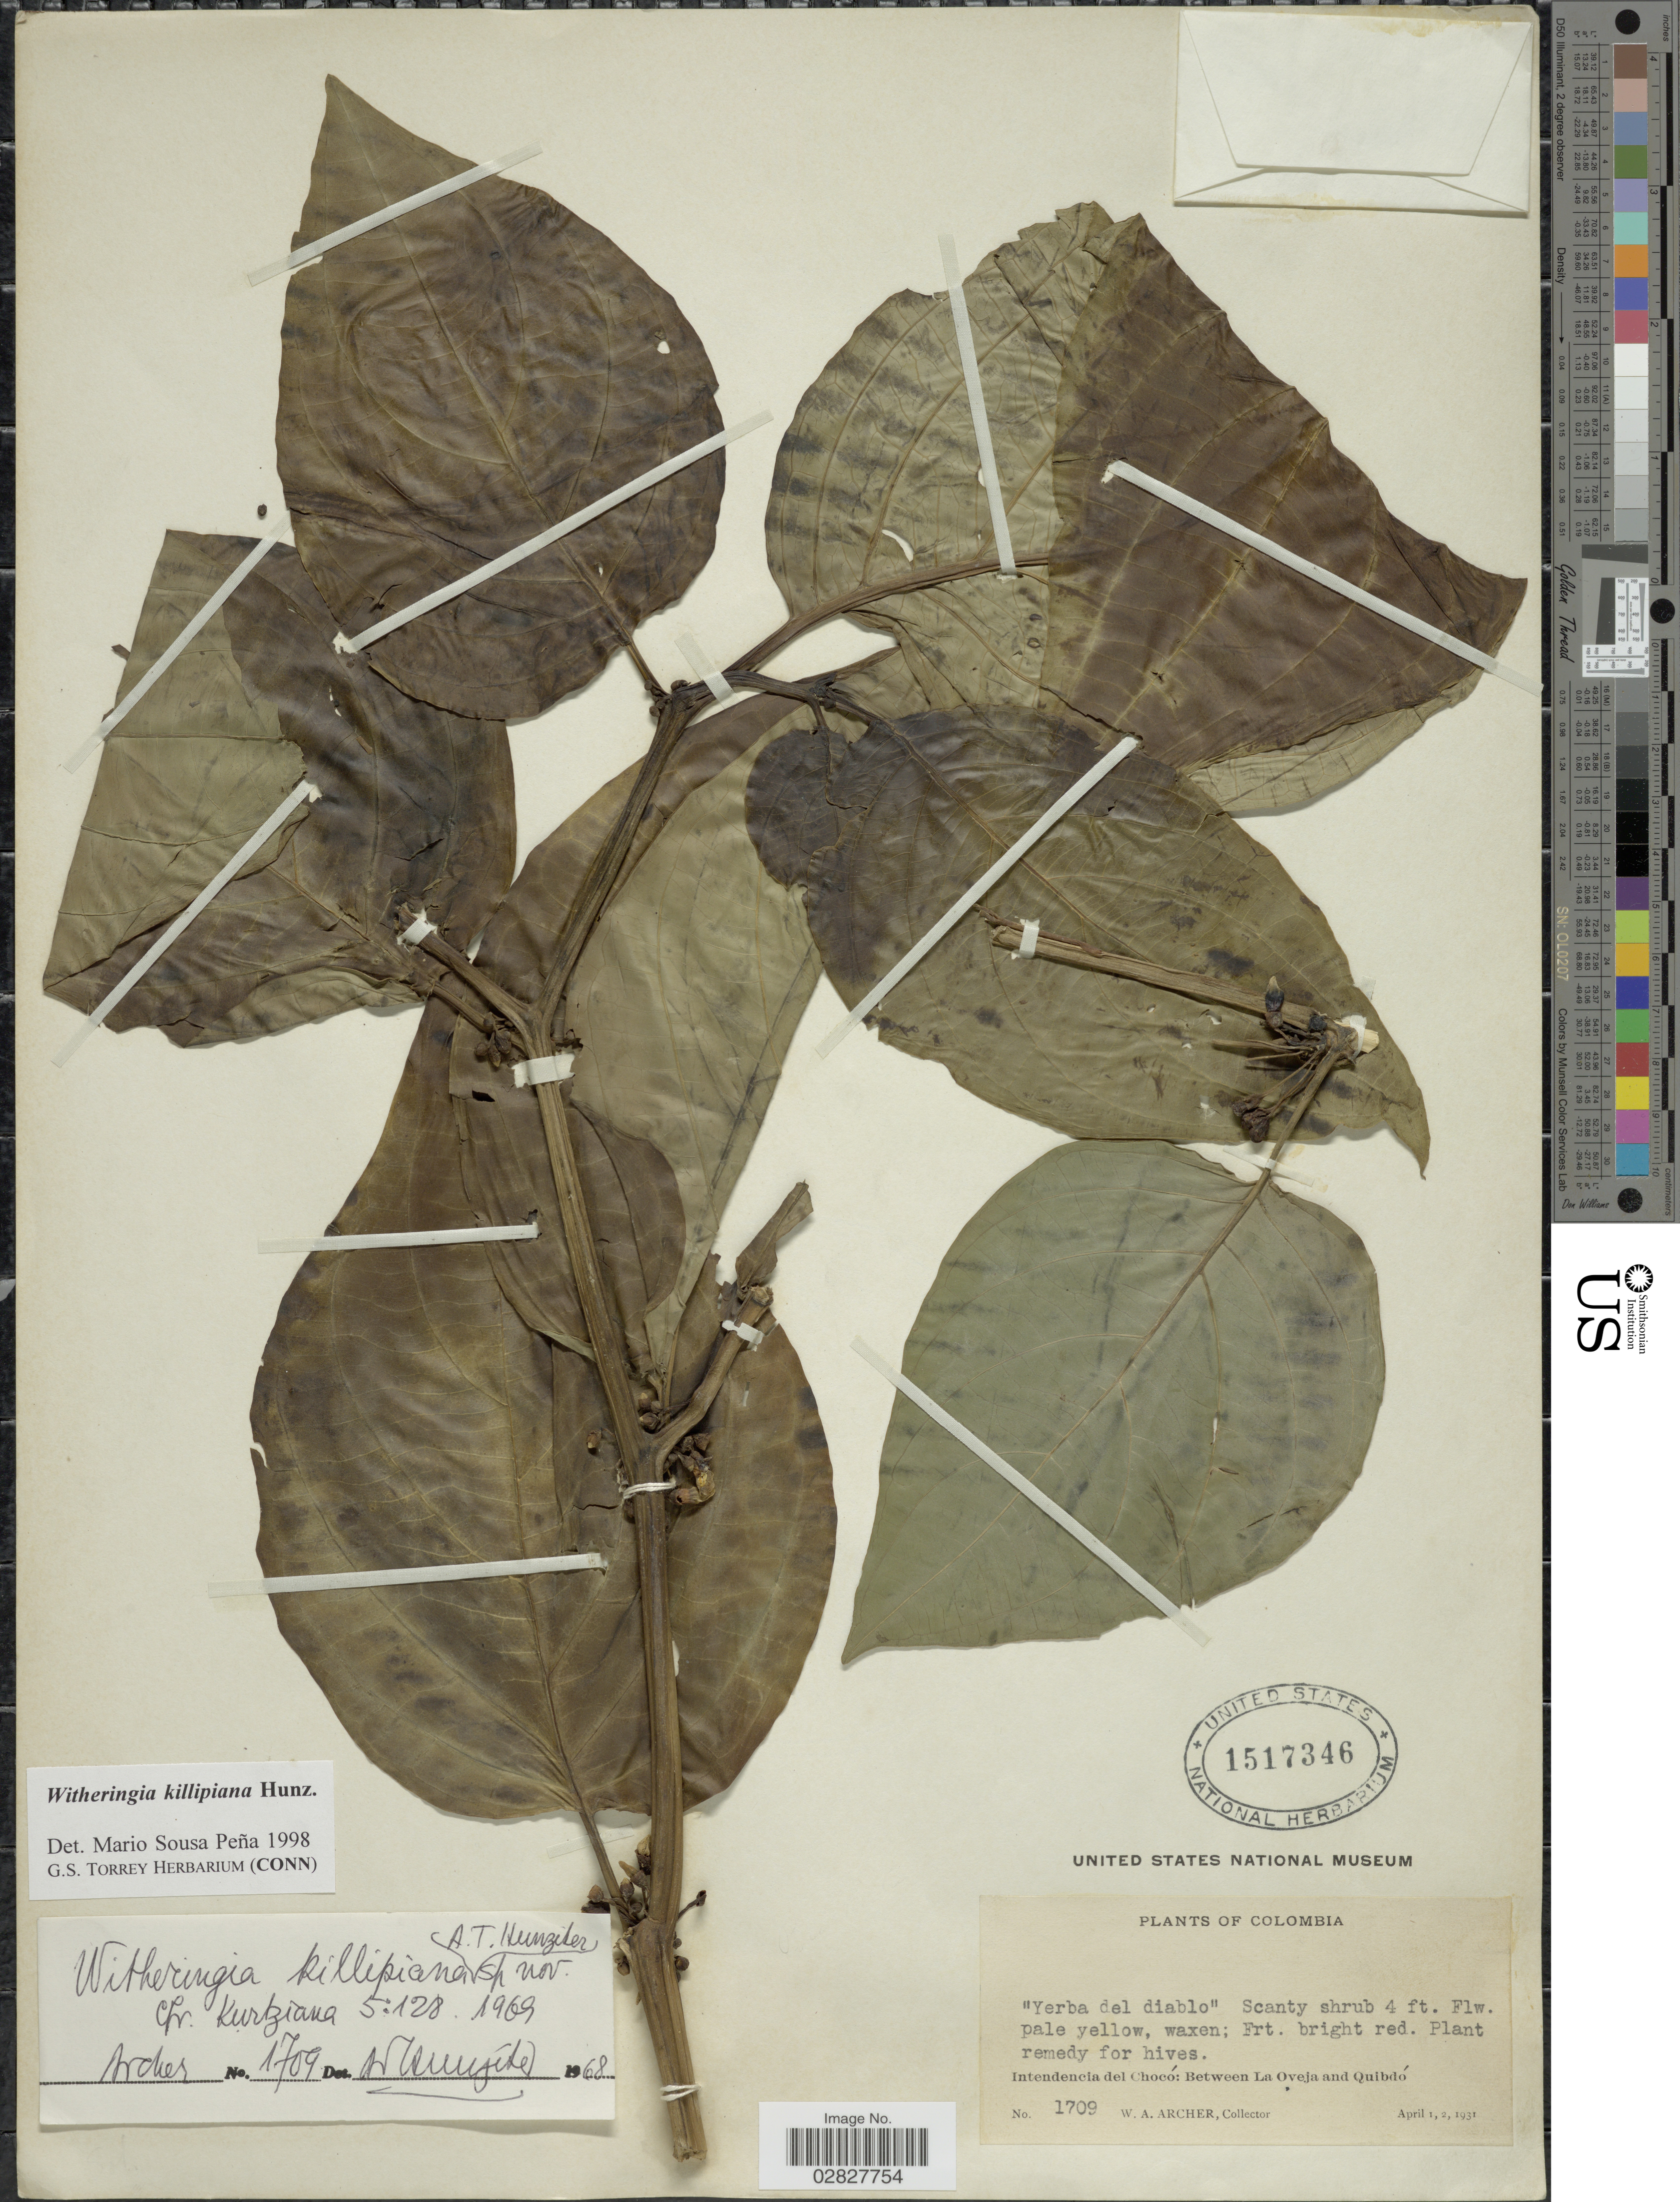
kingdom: Plantae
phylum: Tracheophyta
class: Magnoliopsida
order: Solanales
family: Solanaceae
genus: Witheringia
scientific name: Witheringia killipiana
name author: Hunz.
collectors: W. A. Archer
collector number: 1709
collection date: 1931-04-01/1931-04-02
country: Colombia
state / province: Chocó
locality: Intendencia del Chocó: Between La Oveja and Quibdó.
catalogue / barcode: US 1517346